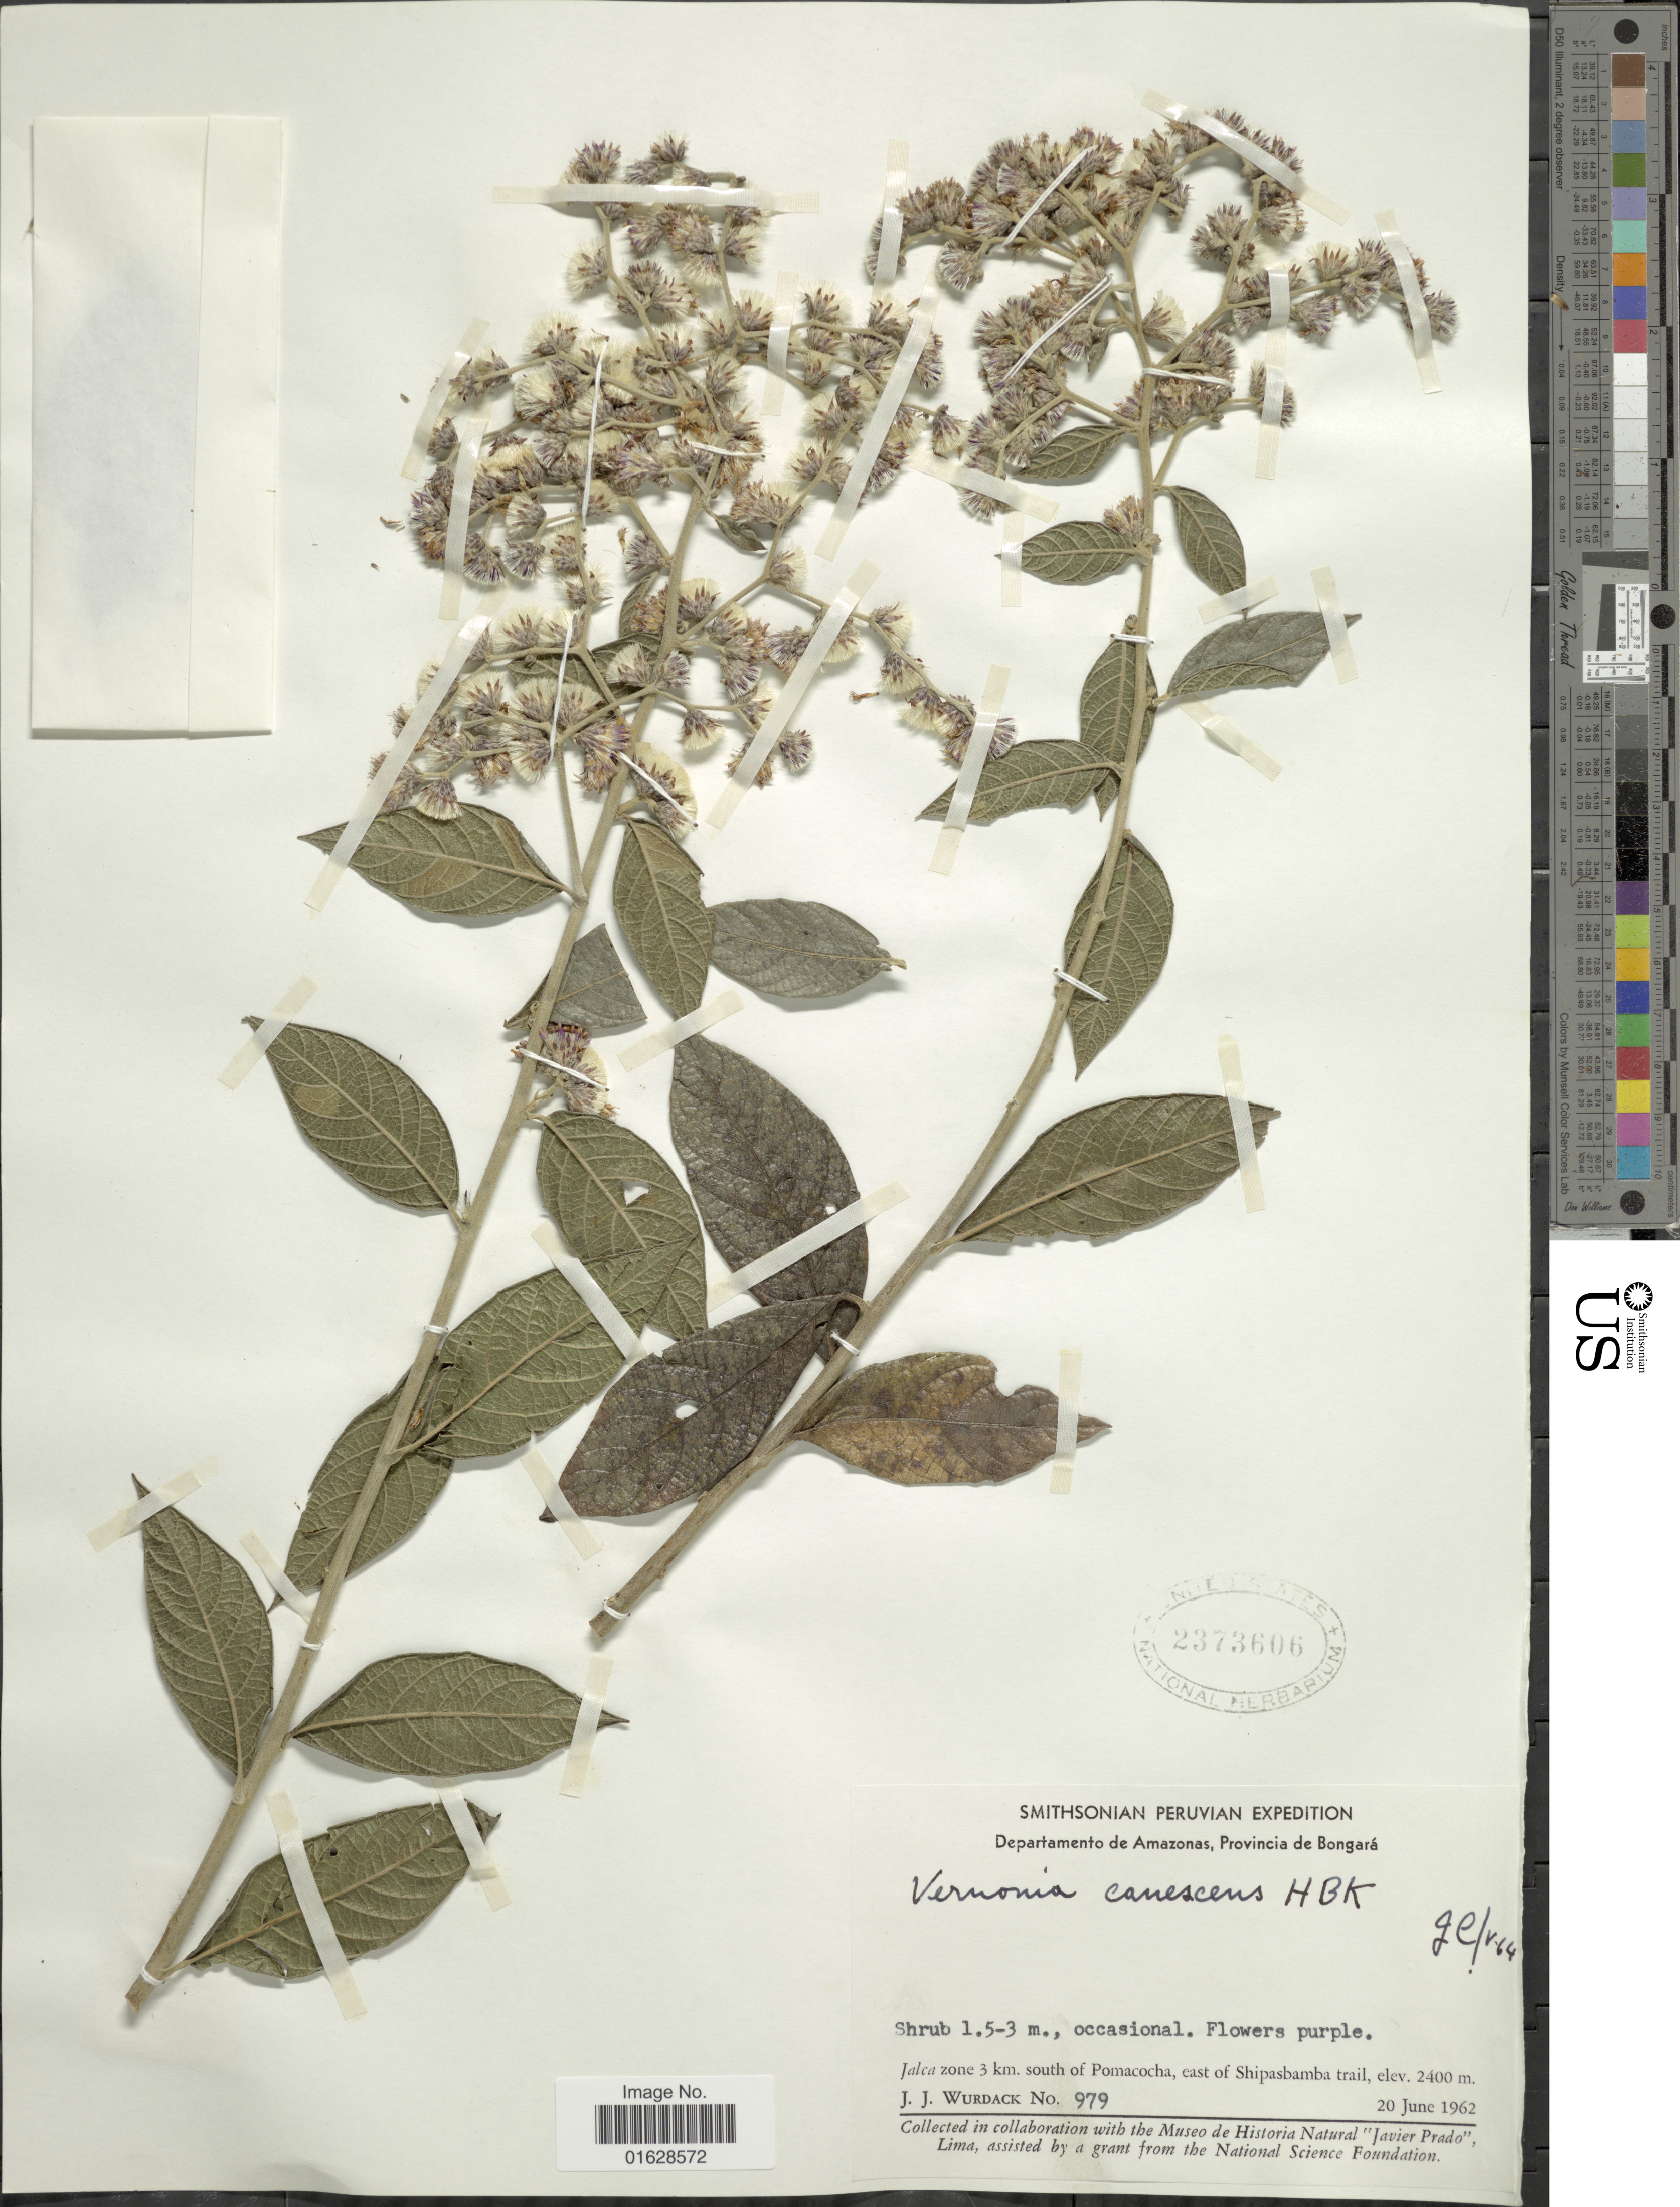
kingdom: Plantae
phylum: Tracheophyta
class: Magnoliopsida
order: Asterales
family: Asteraceae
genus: Lepidaploa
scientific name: Lepidaploa canescens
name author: (Kunth) H. Rob.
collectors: J. J. Wurdack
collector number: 979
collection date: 1962-06-20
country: Peru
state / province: Amazonas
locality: Peru. Departamento de Amazonas, Provincia de Bongara. Jalca zine 3 km. south of Pomachoch, east of Shipasbamba trail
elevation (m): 2400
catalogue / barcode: US 2373606